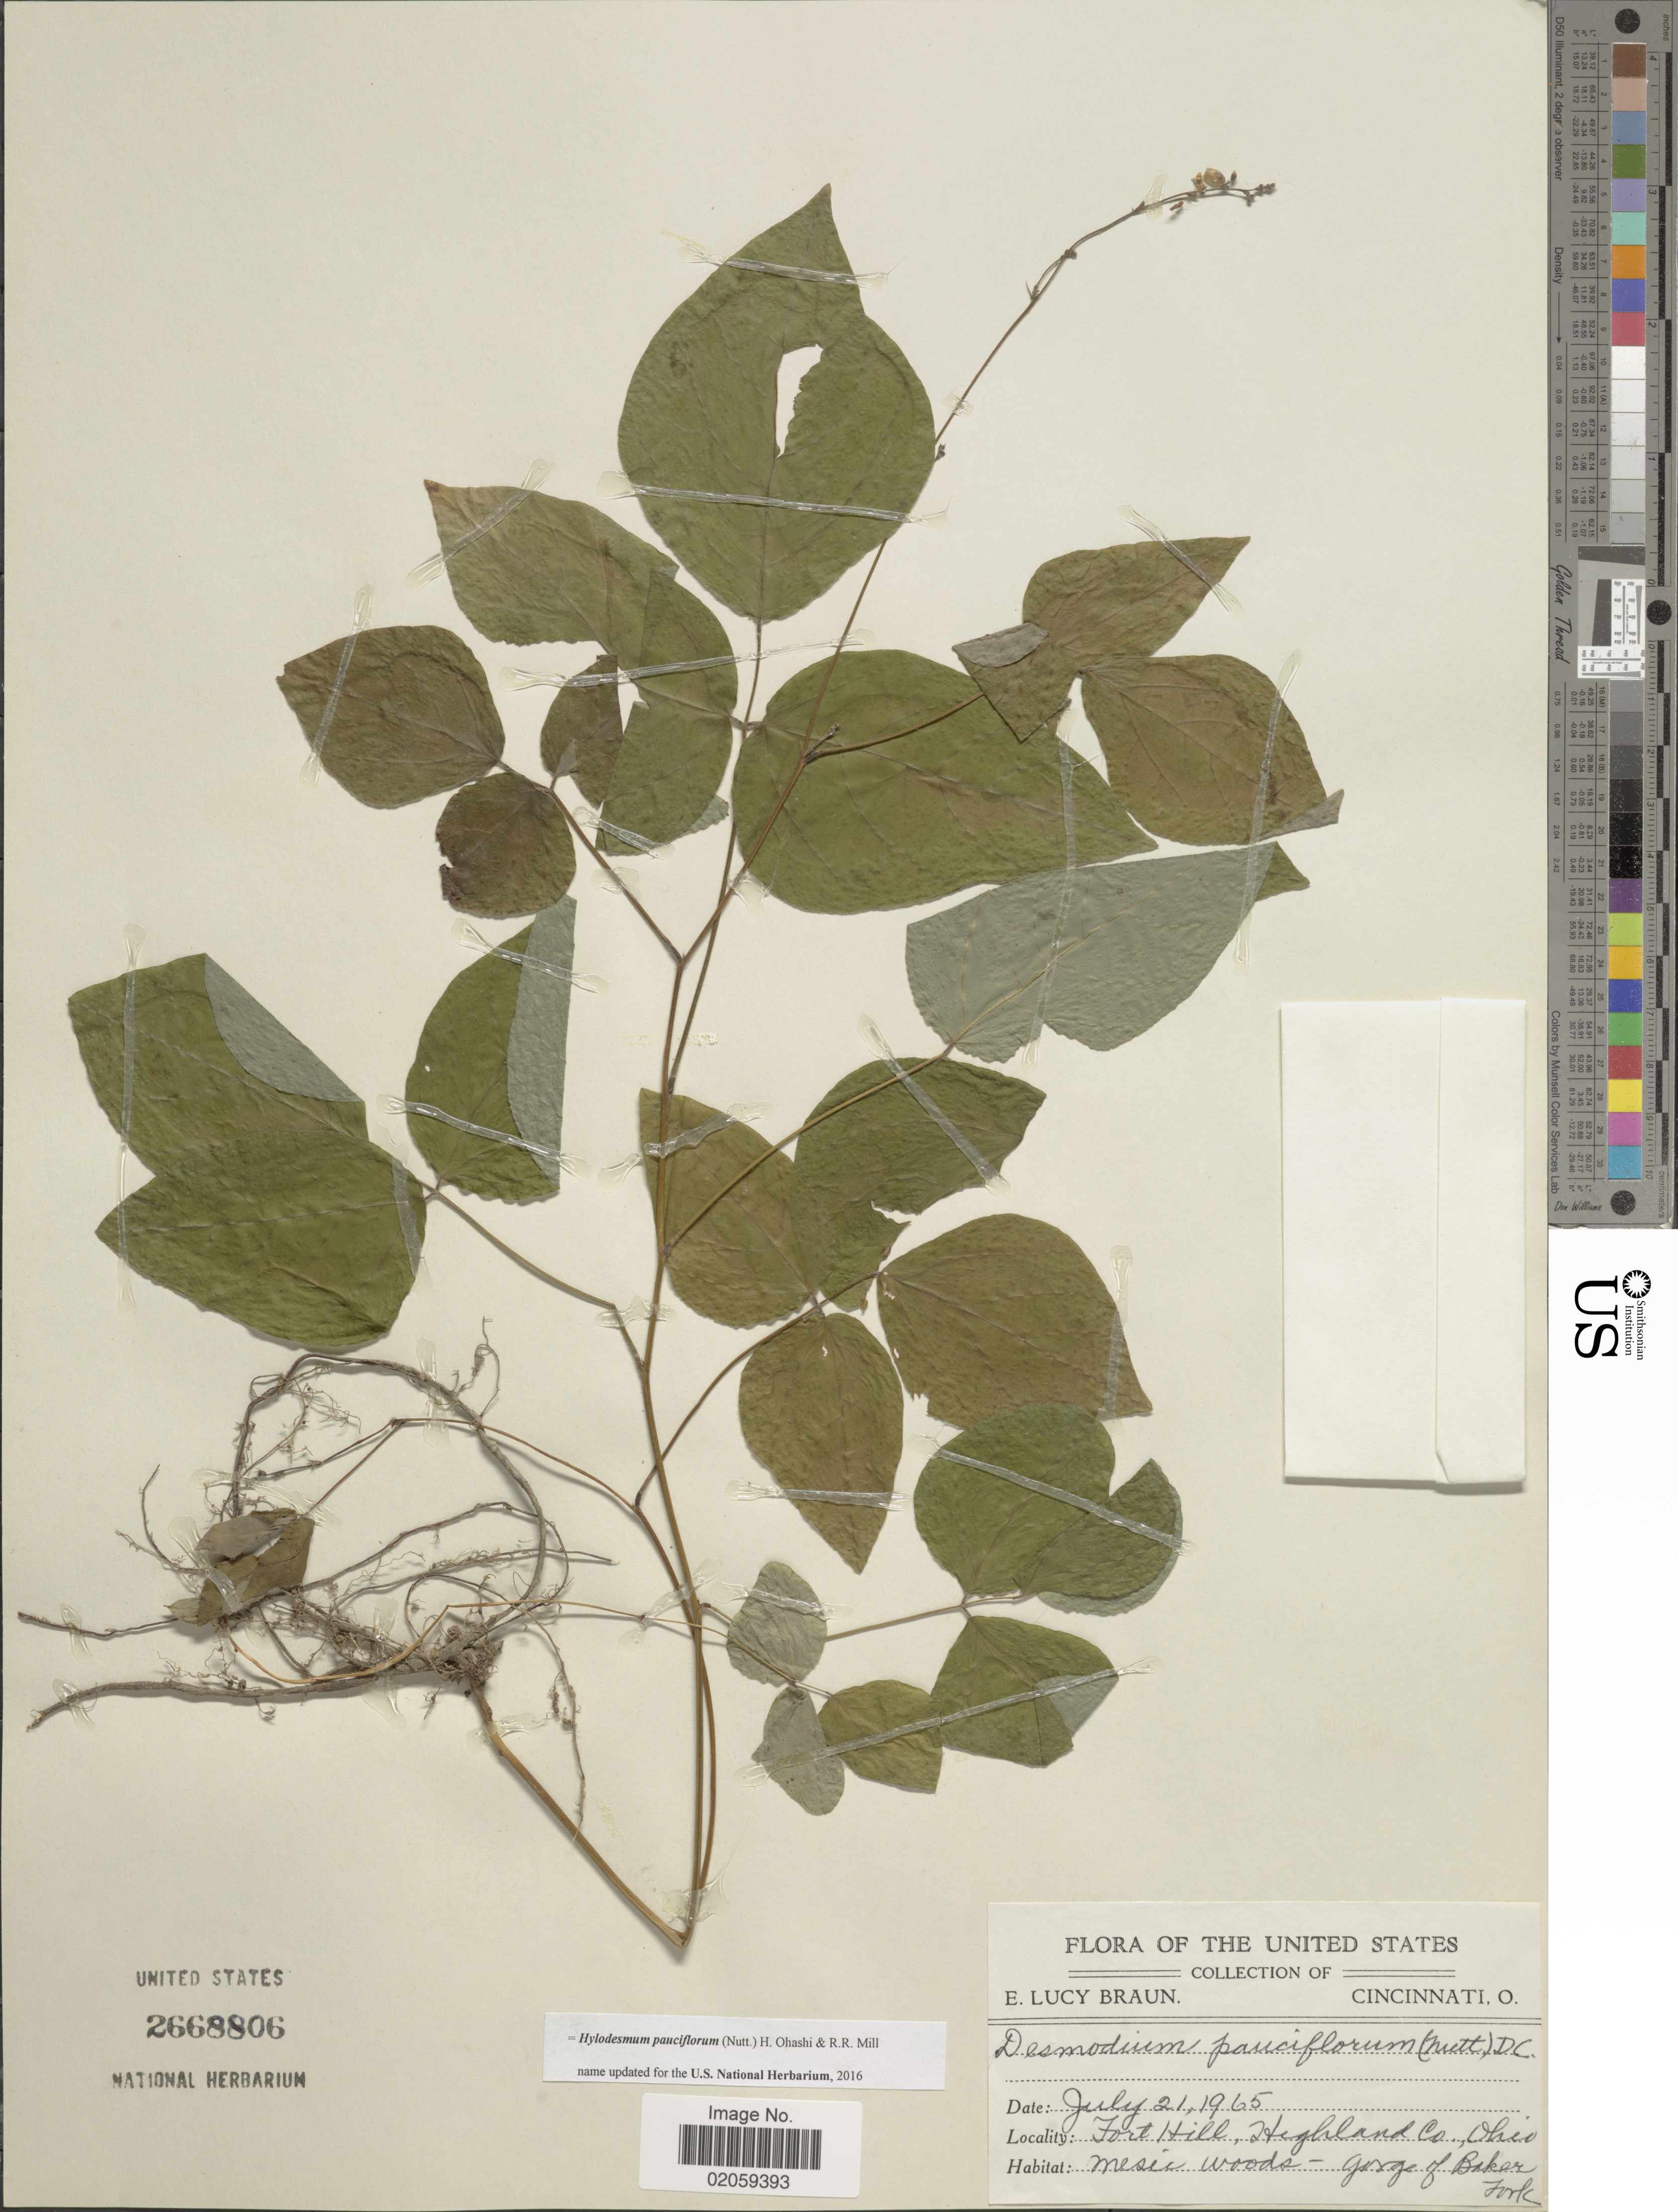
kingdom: Plantae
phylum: Tracheophyta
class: Magnoliopsida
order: Fabales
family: Fabaceae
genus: Hylodesmum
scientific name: Hylodesmum pauciflorum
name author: (Nutt.) H. Ohashi & R.R. Mill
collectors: E. L. Braun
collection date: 1965-07-21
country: United States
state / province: Ohio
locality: Fort Hill, Highland Co., gorge of Baker Fork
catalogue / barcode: US 2668806